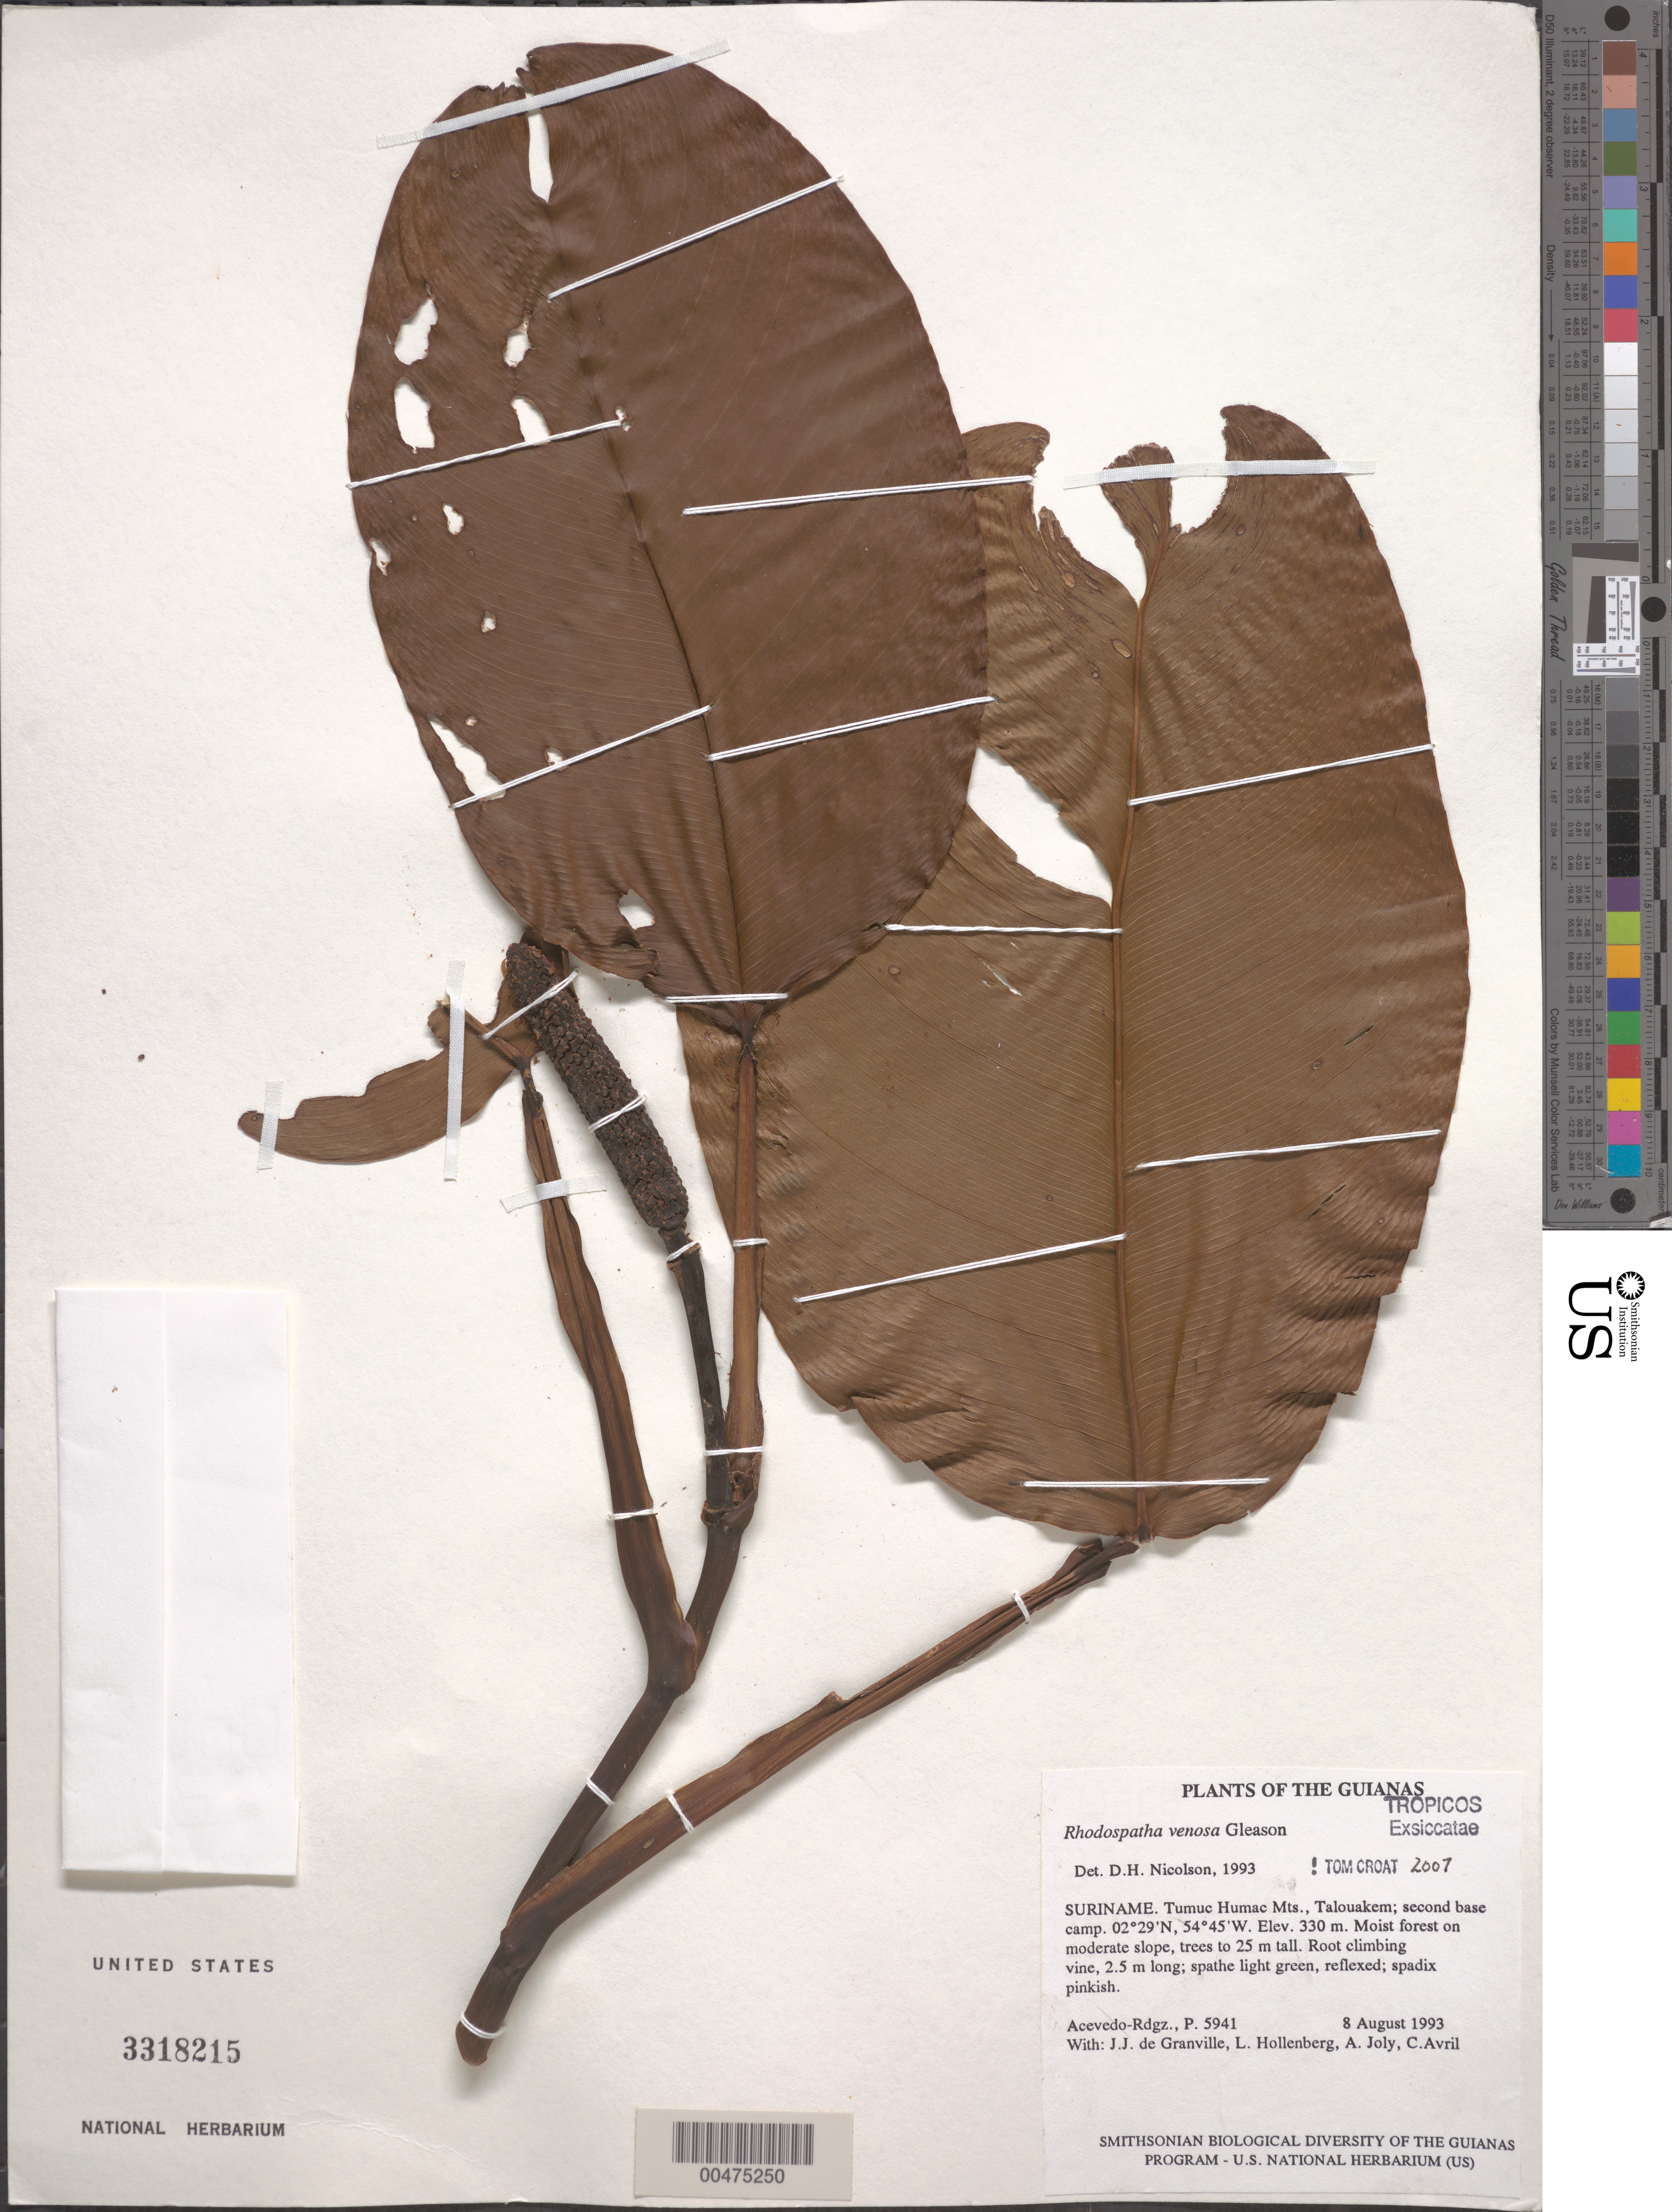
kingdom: Plantae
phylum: Tracheophyta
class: Liliopsida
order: Alismatales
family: Araceae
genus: Rhodospatha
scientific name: Rhodospatha venosa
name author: Gleason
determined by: Nicolson, Dan H.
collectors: P. Acevedo-Rodr., J.-J. de Granville, A. Boyer, C. Avril de Maria & L. Hollenberg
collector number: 5941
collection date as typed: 08 Aug 1993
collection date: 1993-08-08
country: Suriname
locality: Tumuc Humac Mts., Talouakem; second base camp.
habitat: Moist forest on moderate slope, trees to 25 m tall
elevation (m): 330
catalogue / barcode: US 3318215